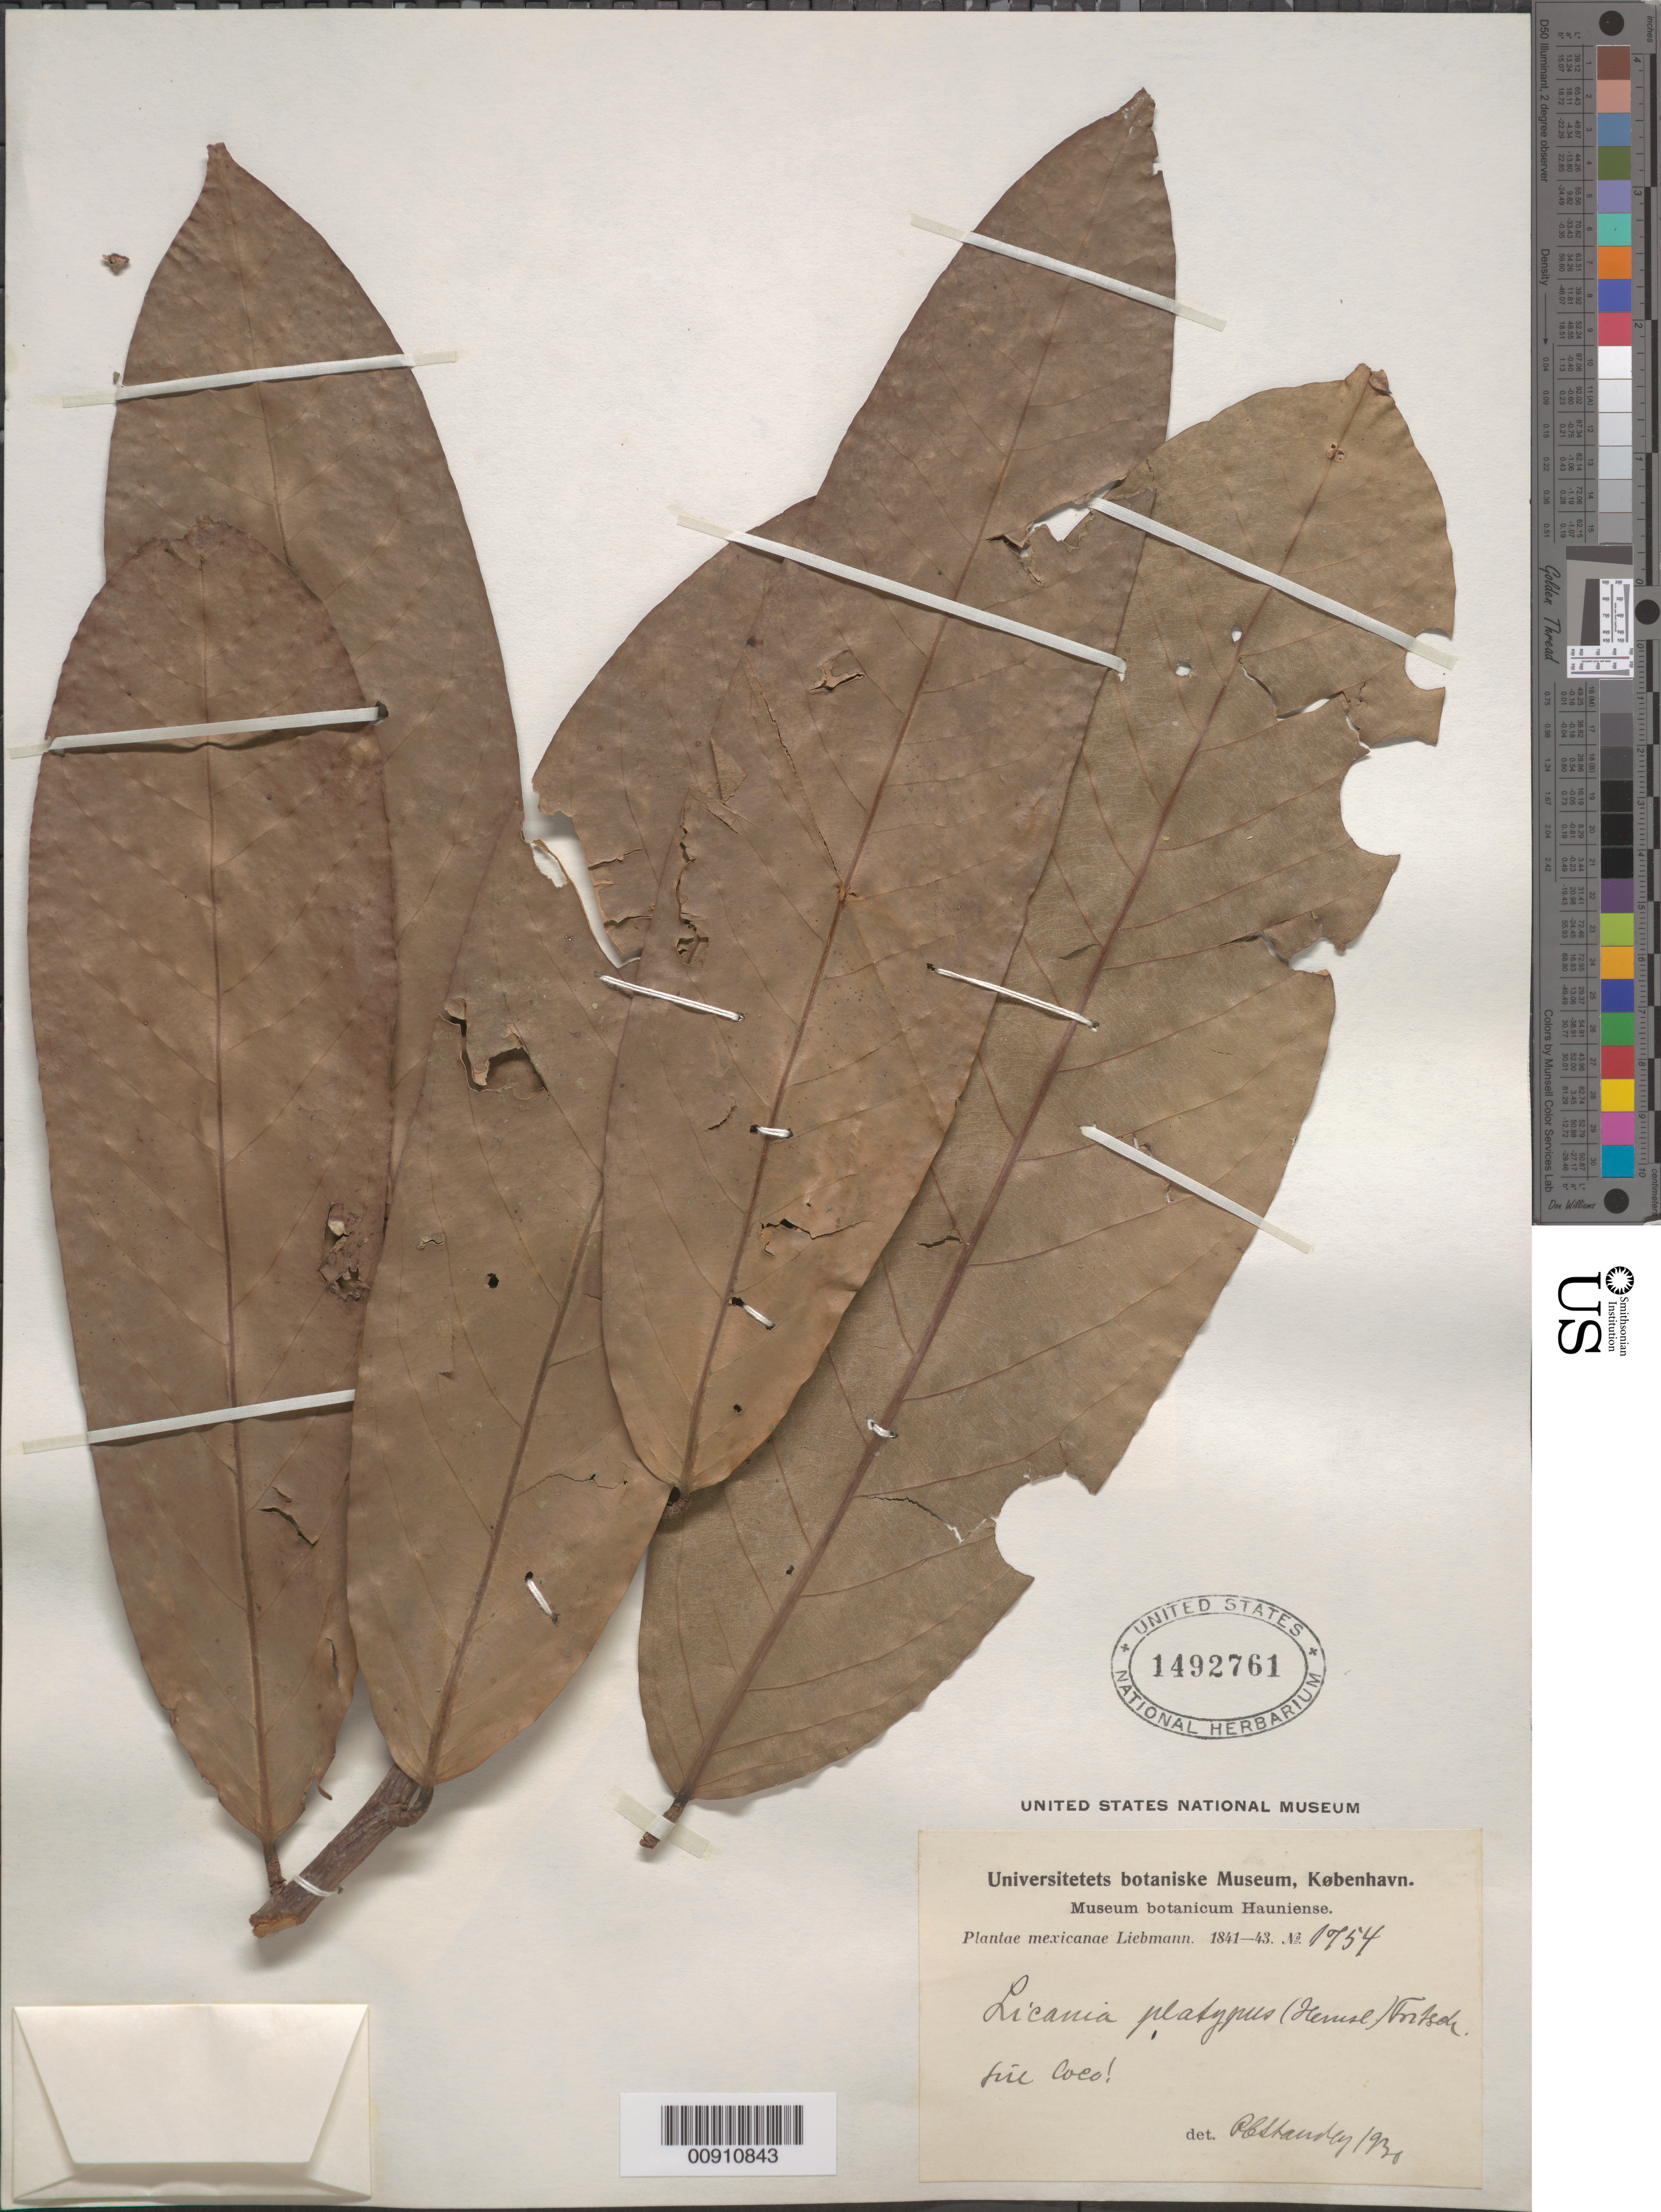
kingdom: Plantae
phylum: Tracheophyta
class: Magnoliopsida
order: Malpighiales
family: Chrysobalanaceae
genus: Moquilea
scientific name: Moquilea platypus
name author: Hemsl.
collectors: F. M. Liebmann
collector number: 1754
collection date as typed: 1841 to -- --- 1843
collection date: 1841/1843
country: Mexico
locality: Mexico.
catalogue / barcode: US 1492761